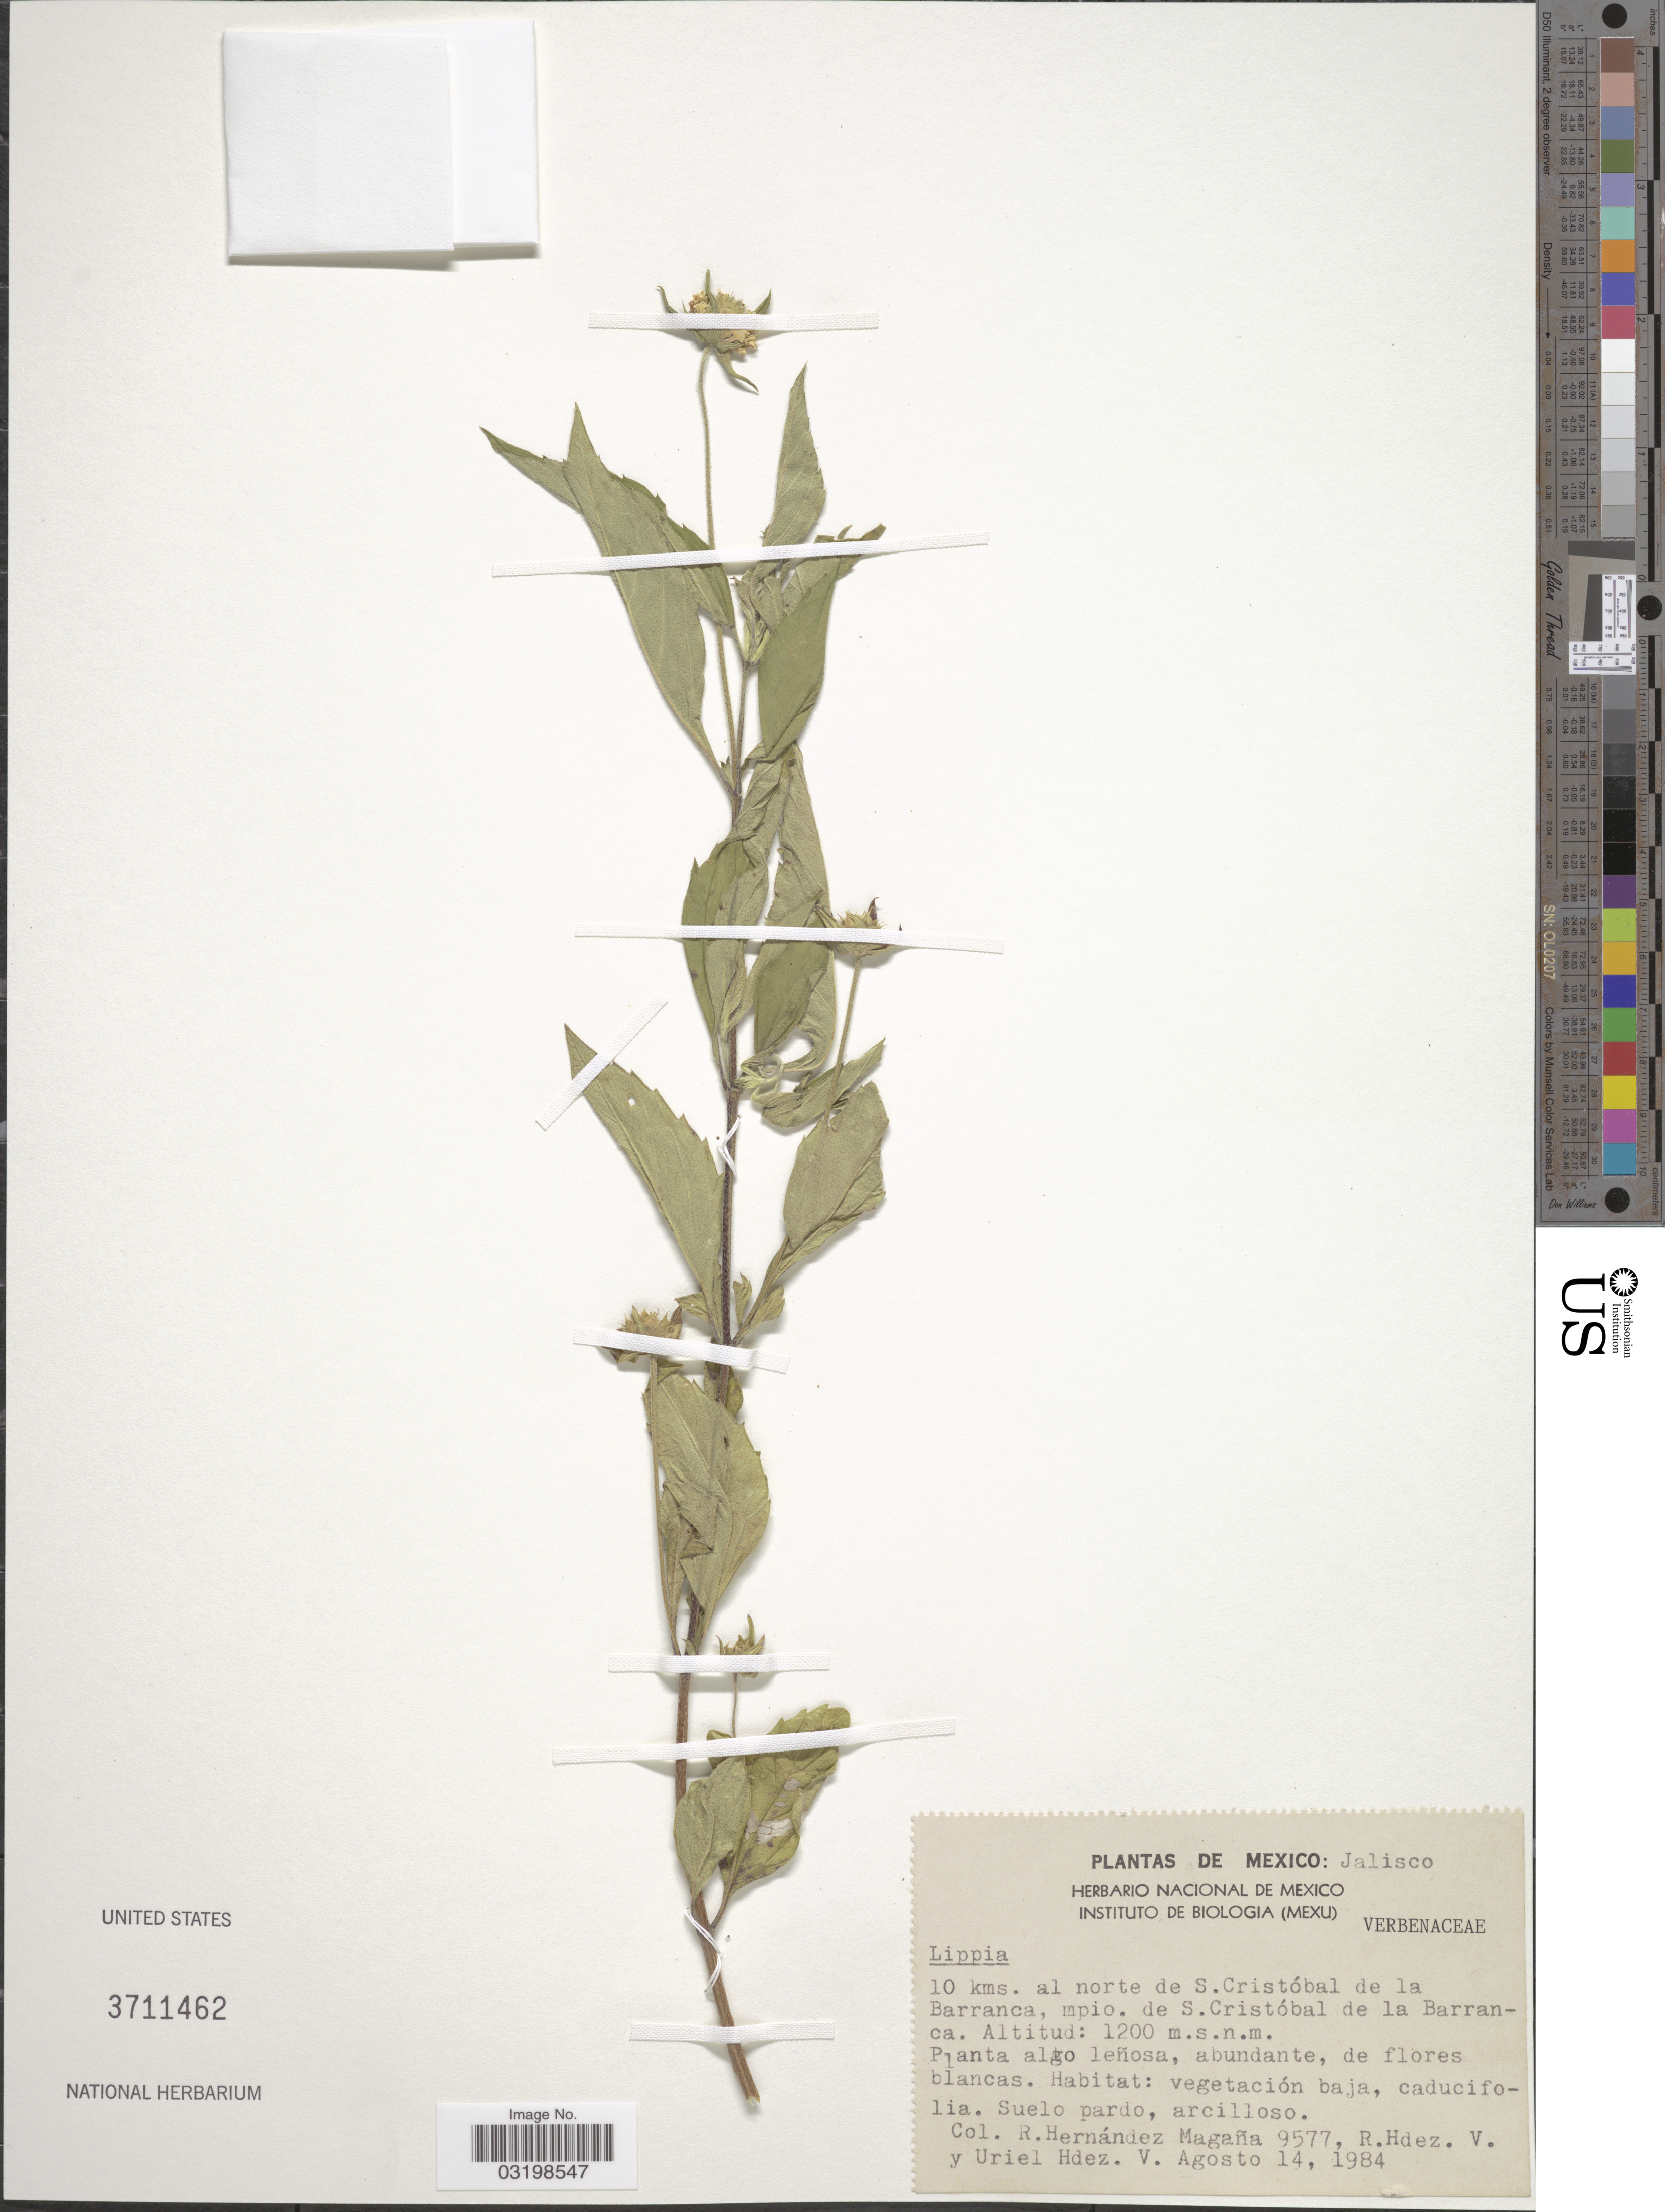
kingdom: Plantae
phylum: Tracheophyta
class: Magnoliopsida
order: Lamiales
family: Verbenaceae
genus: Lippia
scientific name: Lippia sp.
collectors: R. Hernández-M., R. Hdez.-V. & U. Hdez.-V.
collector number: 9577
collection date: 1984-08-14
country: Mexico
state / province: Jalisco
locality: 10 kms. al norte de S. Cristóbal de la Barranca, mpio. de S. Cristóbal de la Barranca.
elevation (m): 1200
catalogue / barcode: US 3711462